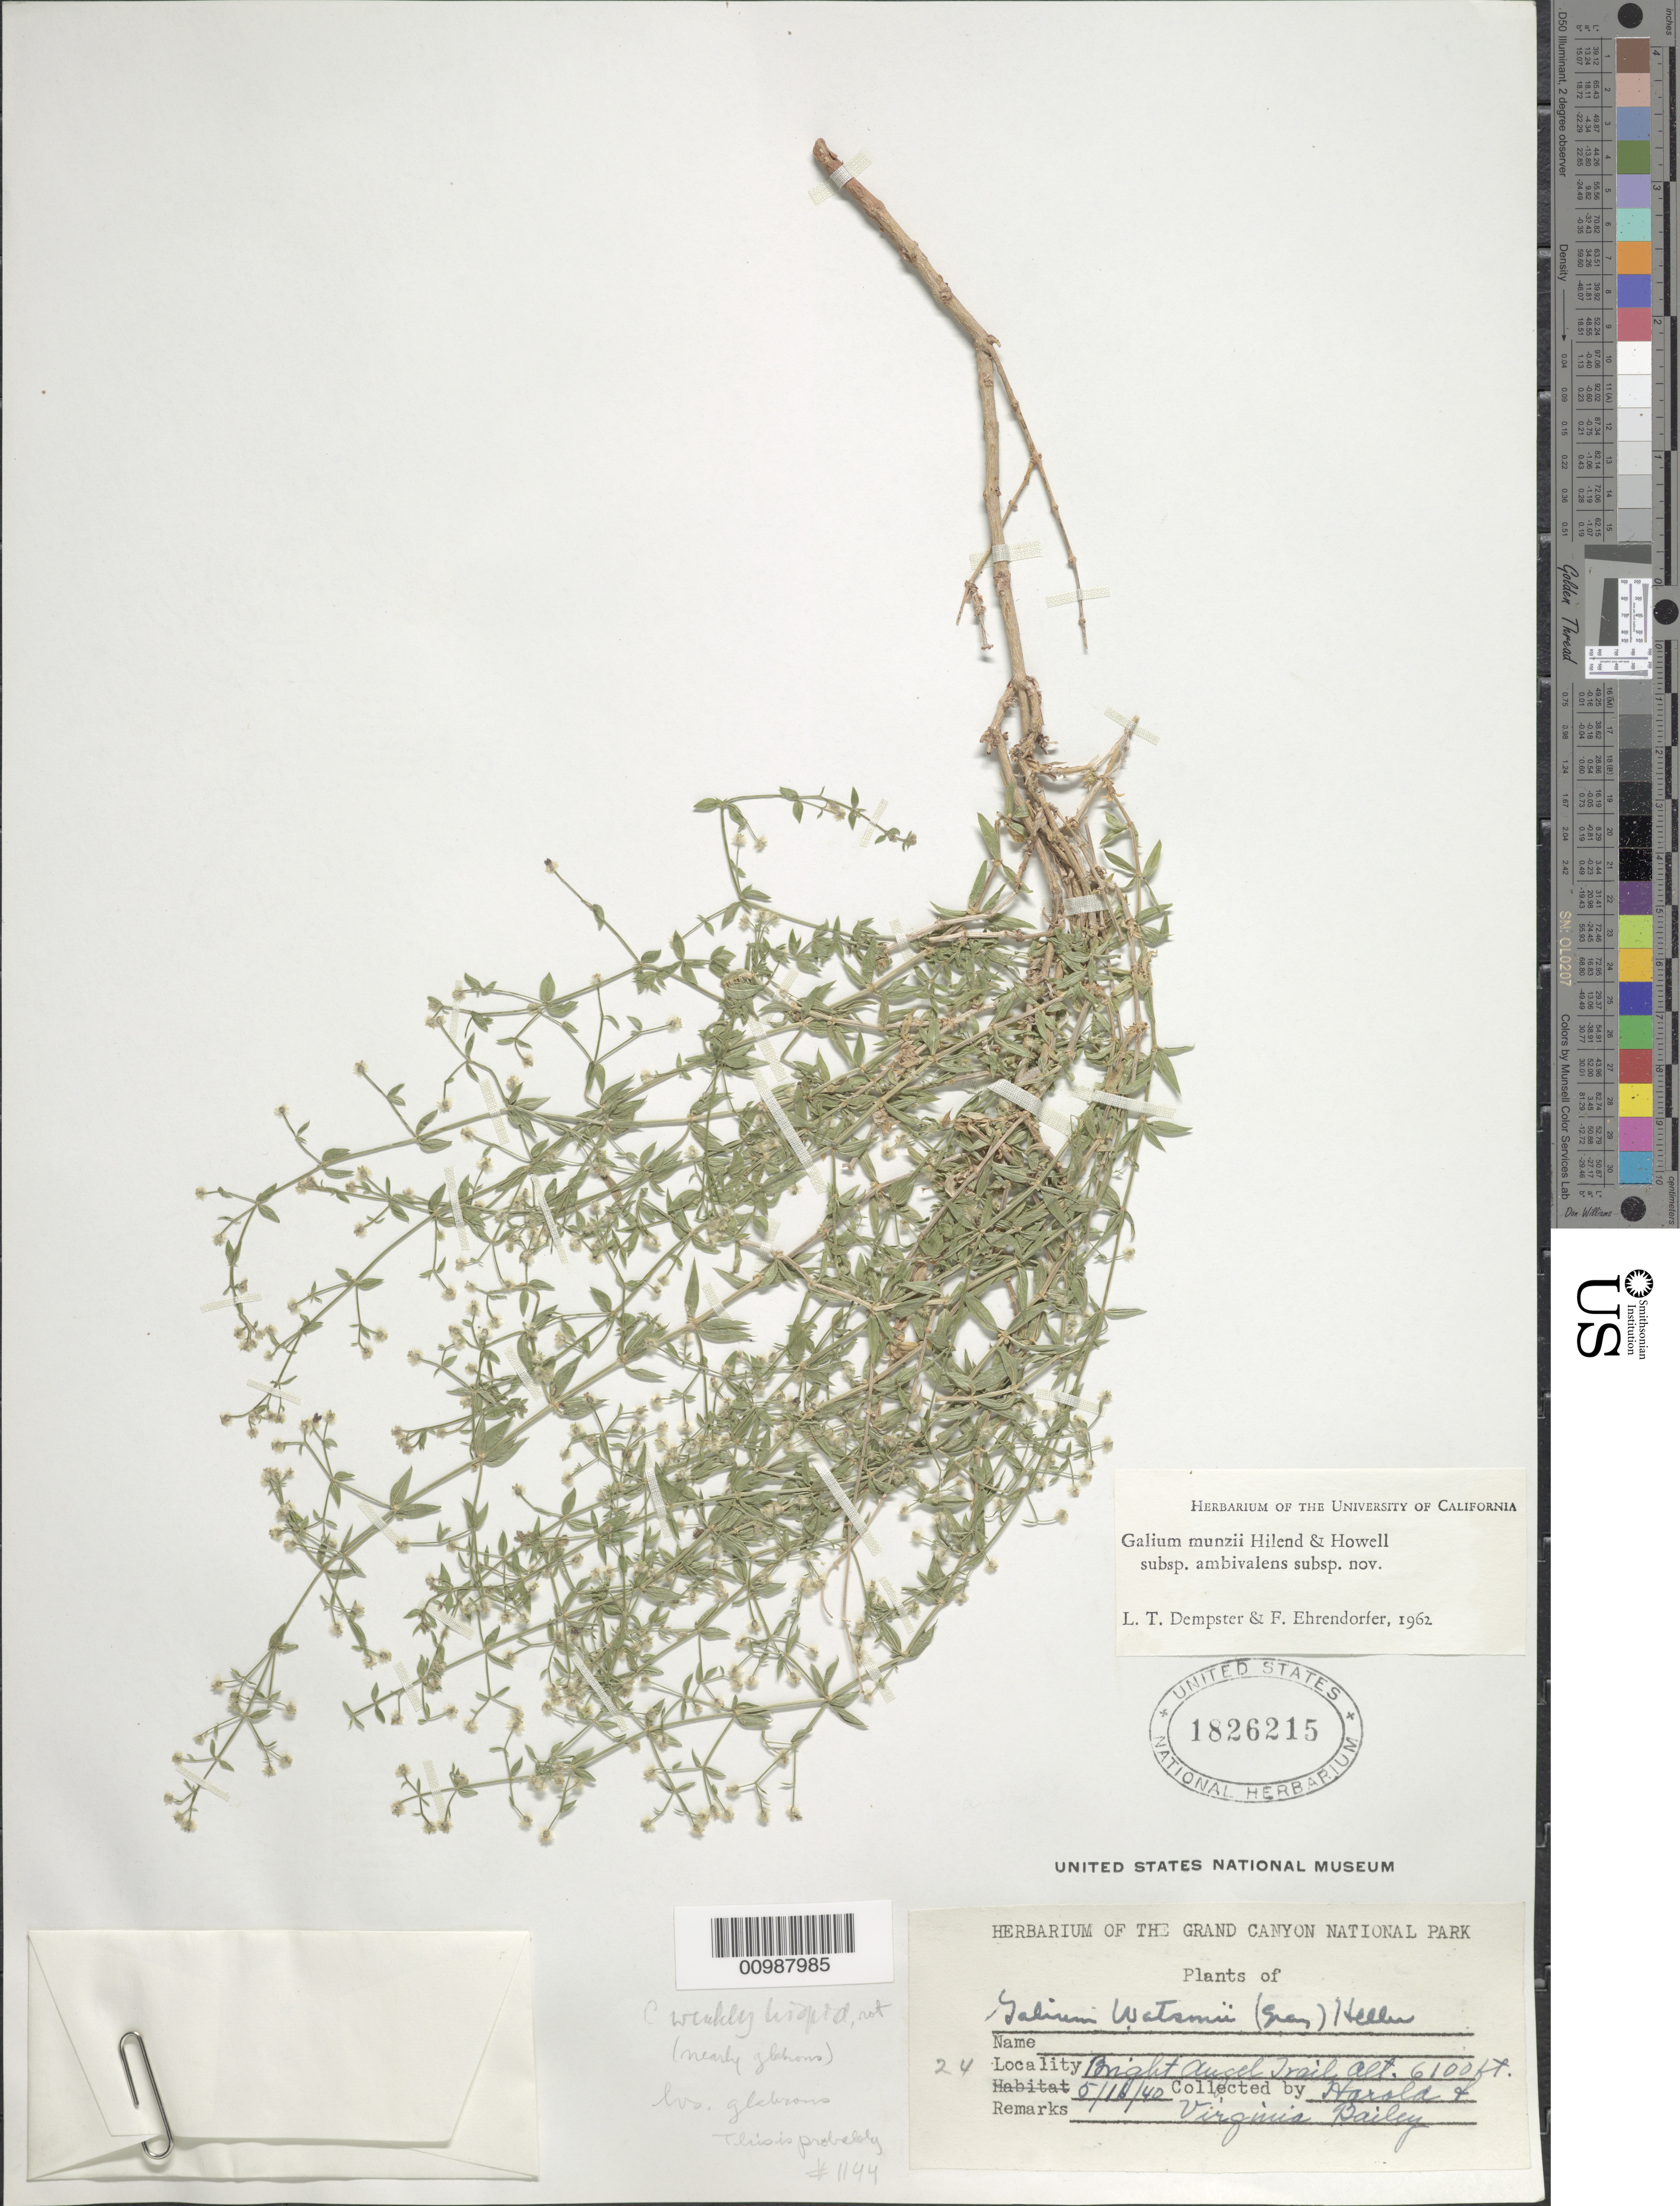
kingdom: Plantae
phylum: Tracheophyta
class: Magnoliopsida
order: Gentianales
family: Rubiaceae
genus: Galium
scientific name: Galium munzii subsp. munzii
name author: Hilend & J.T. Howell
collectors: H. Bailey & V. O. Bailey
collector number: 24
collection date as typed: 16 May 1840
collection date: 1840-05-16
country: United States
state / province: Arizona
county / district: Coconino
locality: Bright Angel Trail; Grand Canyon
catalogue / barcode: US 1826215